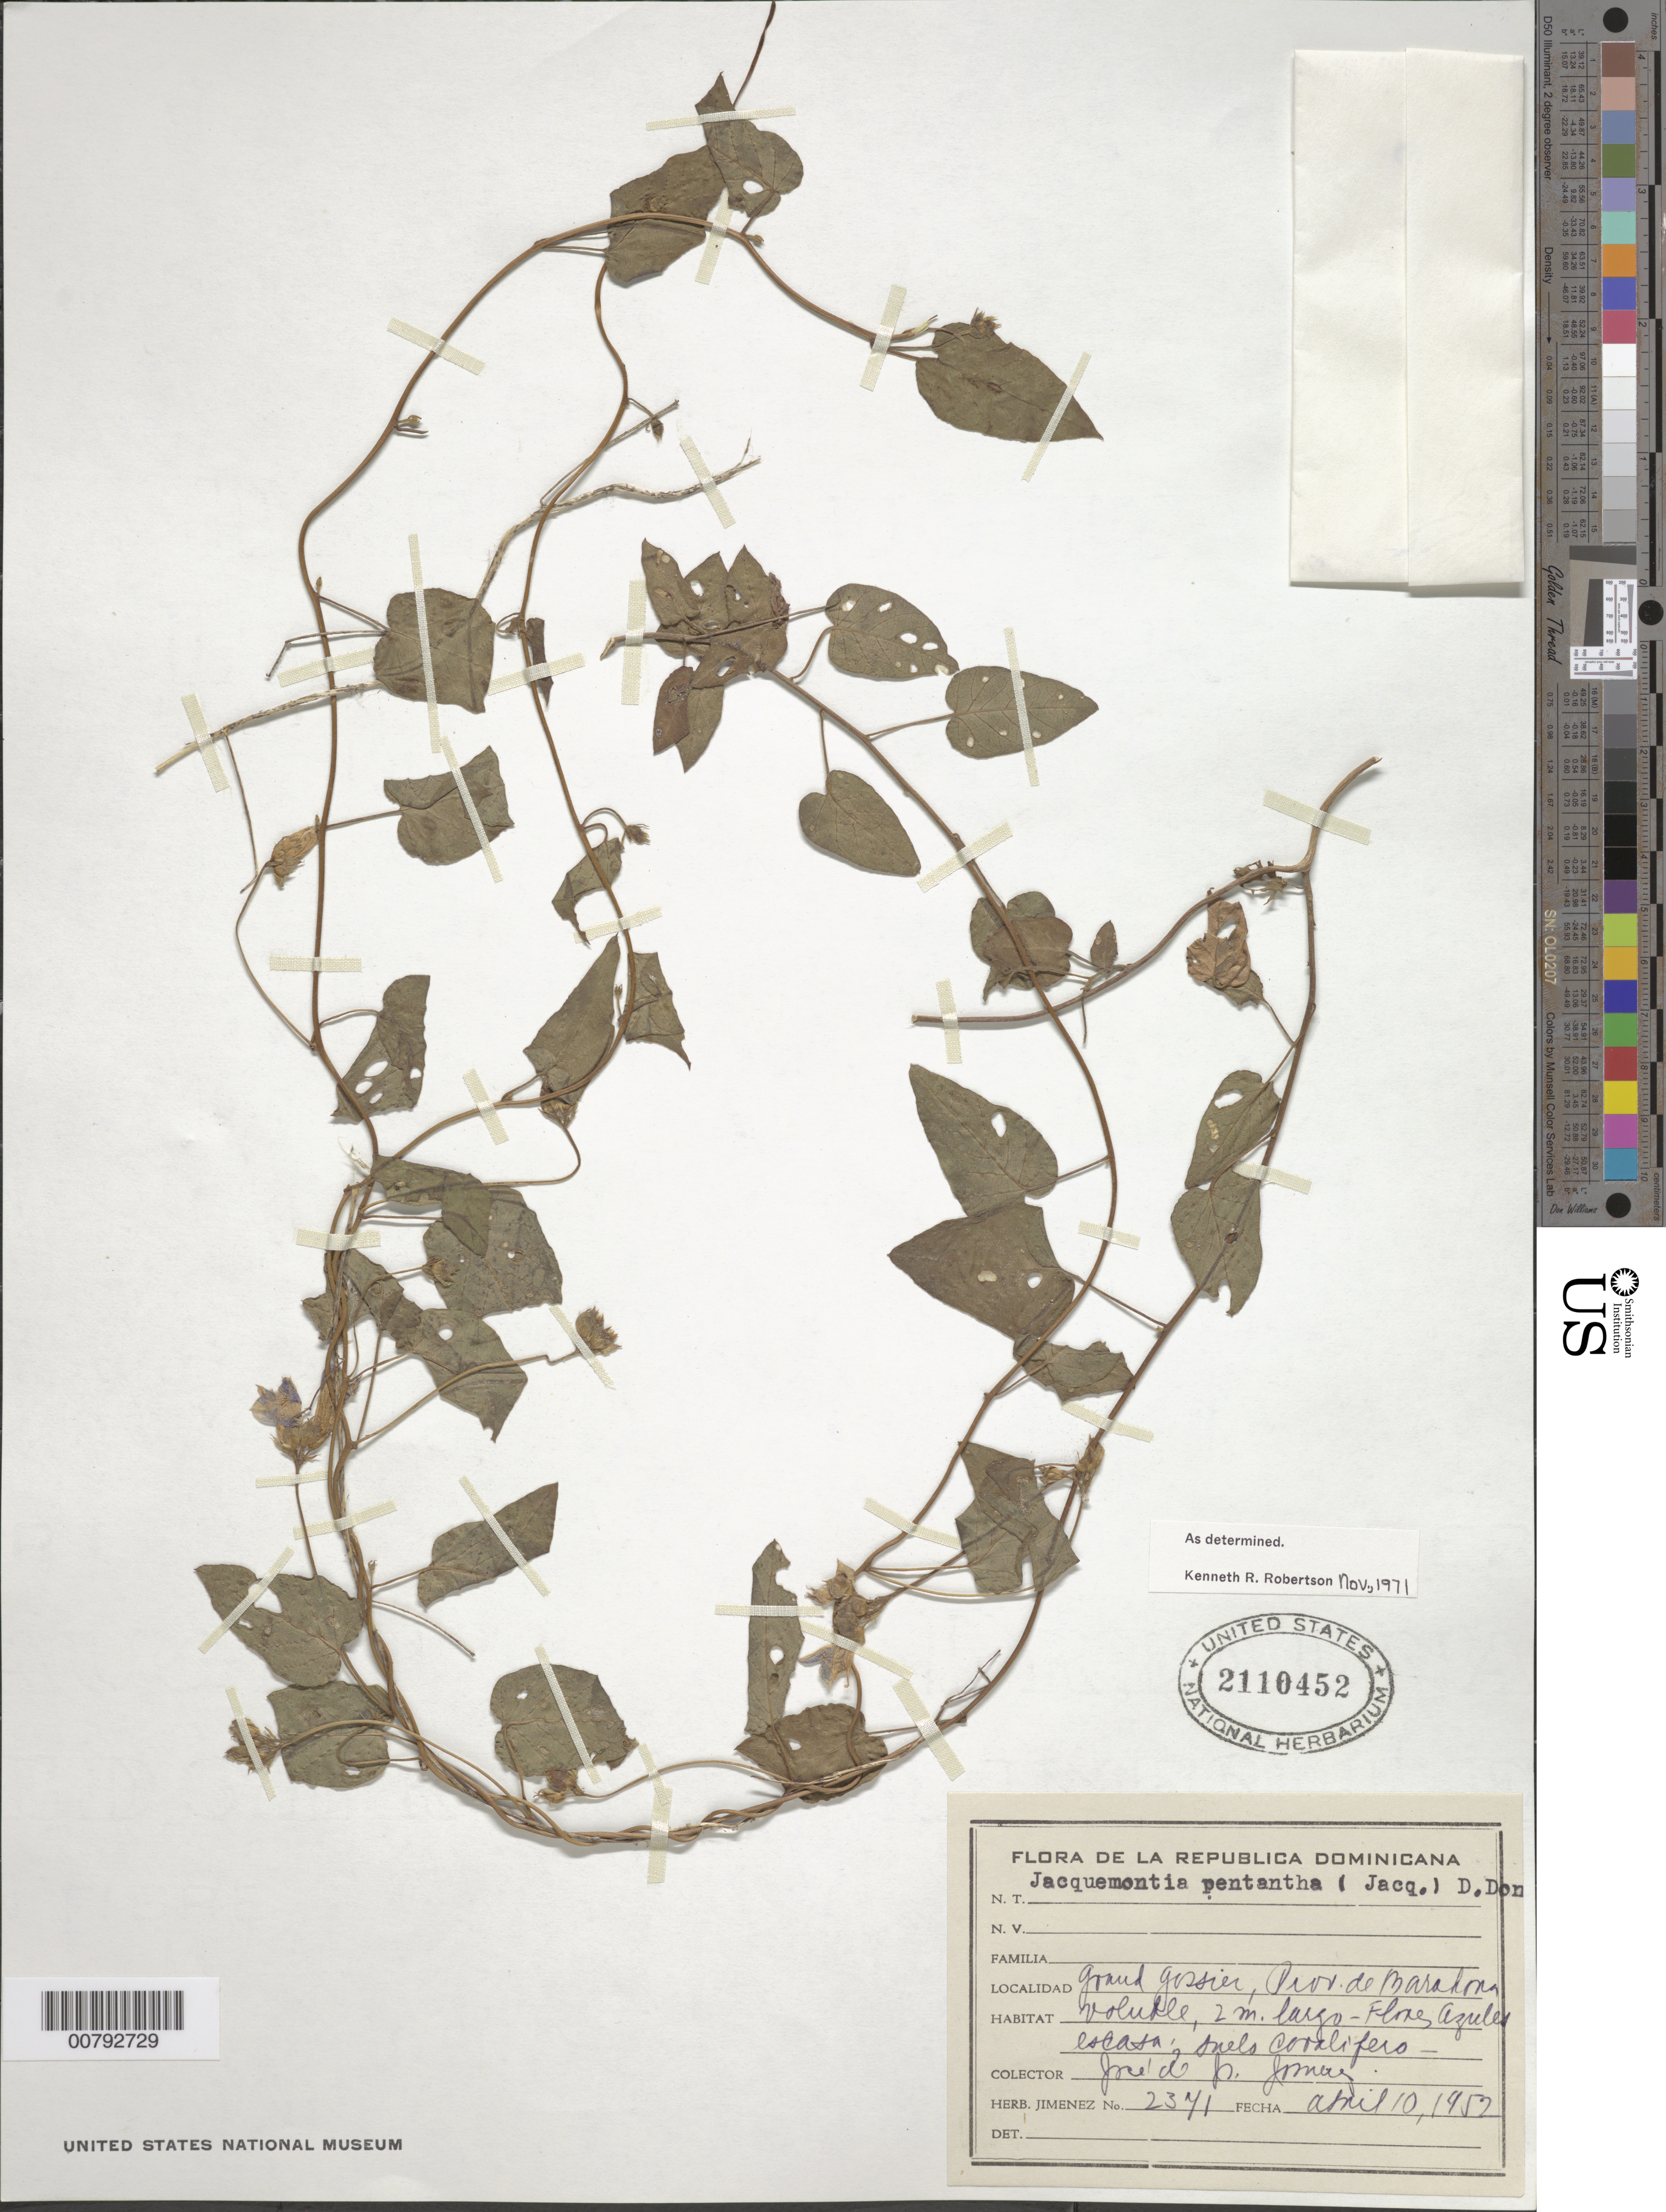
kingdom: Plantae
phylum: Tracheophyta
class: Magnoliopsida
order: Solanales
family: Convolvulaceae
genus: Jacquemontia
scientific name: Jacquemontia pentanthos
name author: (Jacq.) G. Don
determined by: Robertson, K. R.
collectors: J. J. Jiménez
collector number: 2341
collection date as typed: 10 Apr 1952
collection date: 1952-04-10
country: Dominican Republic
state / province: Barahona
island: Hispaniola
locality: Grand Gosier.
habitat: Coraliferous soil.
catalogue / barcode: US 2110452